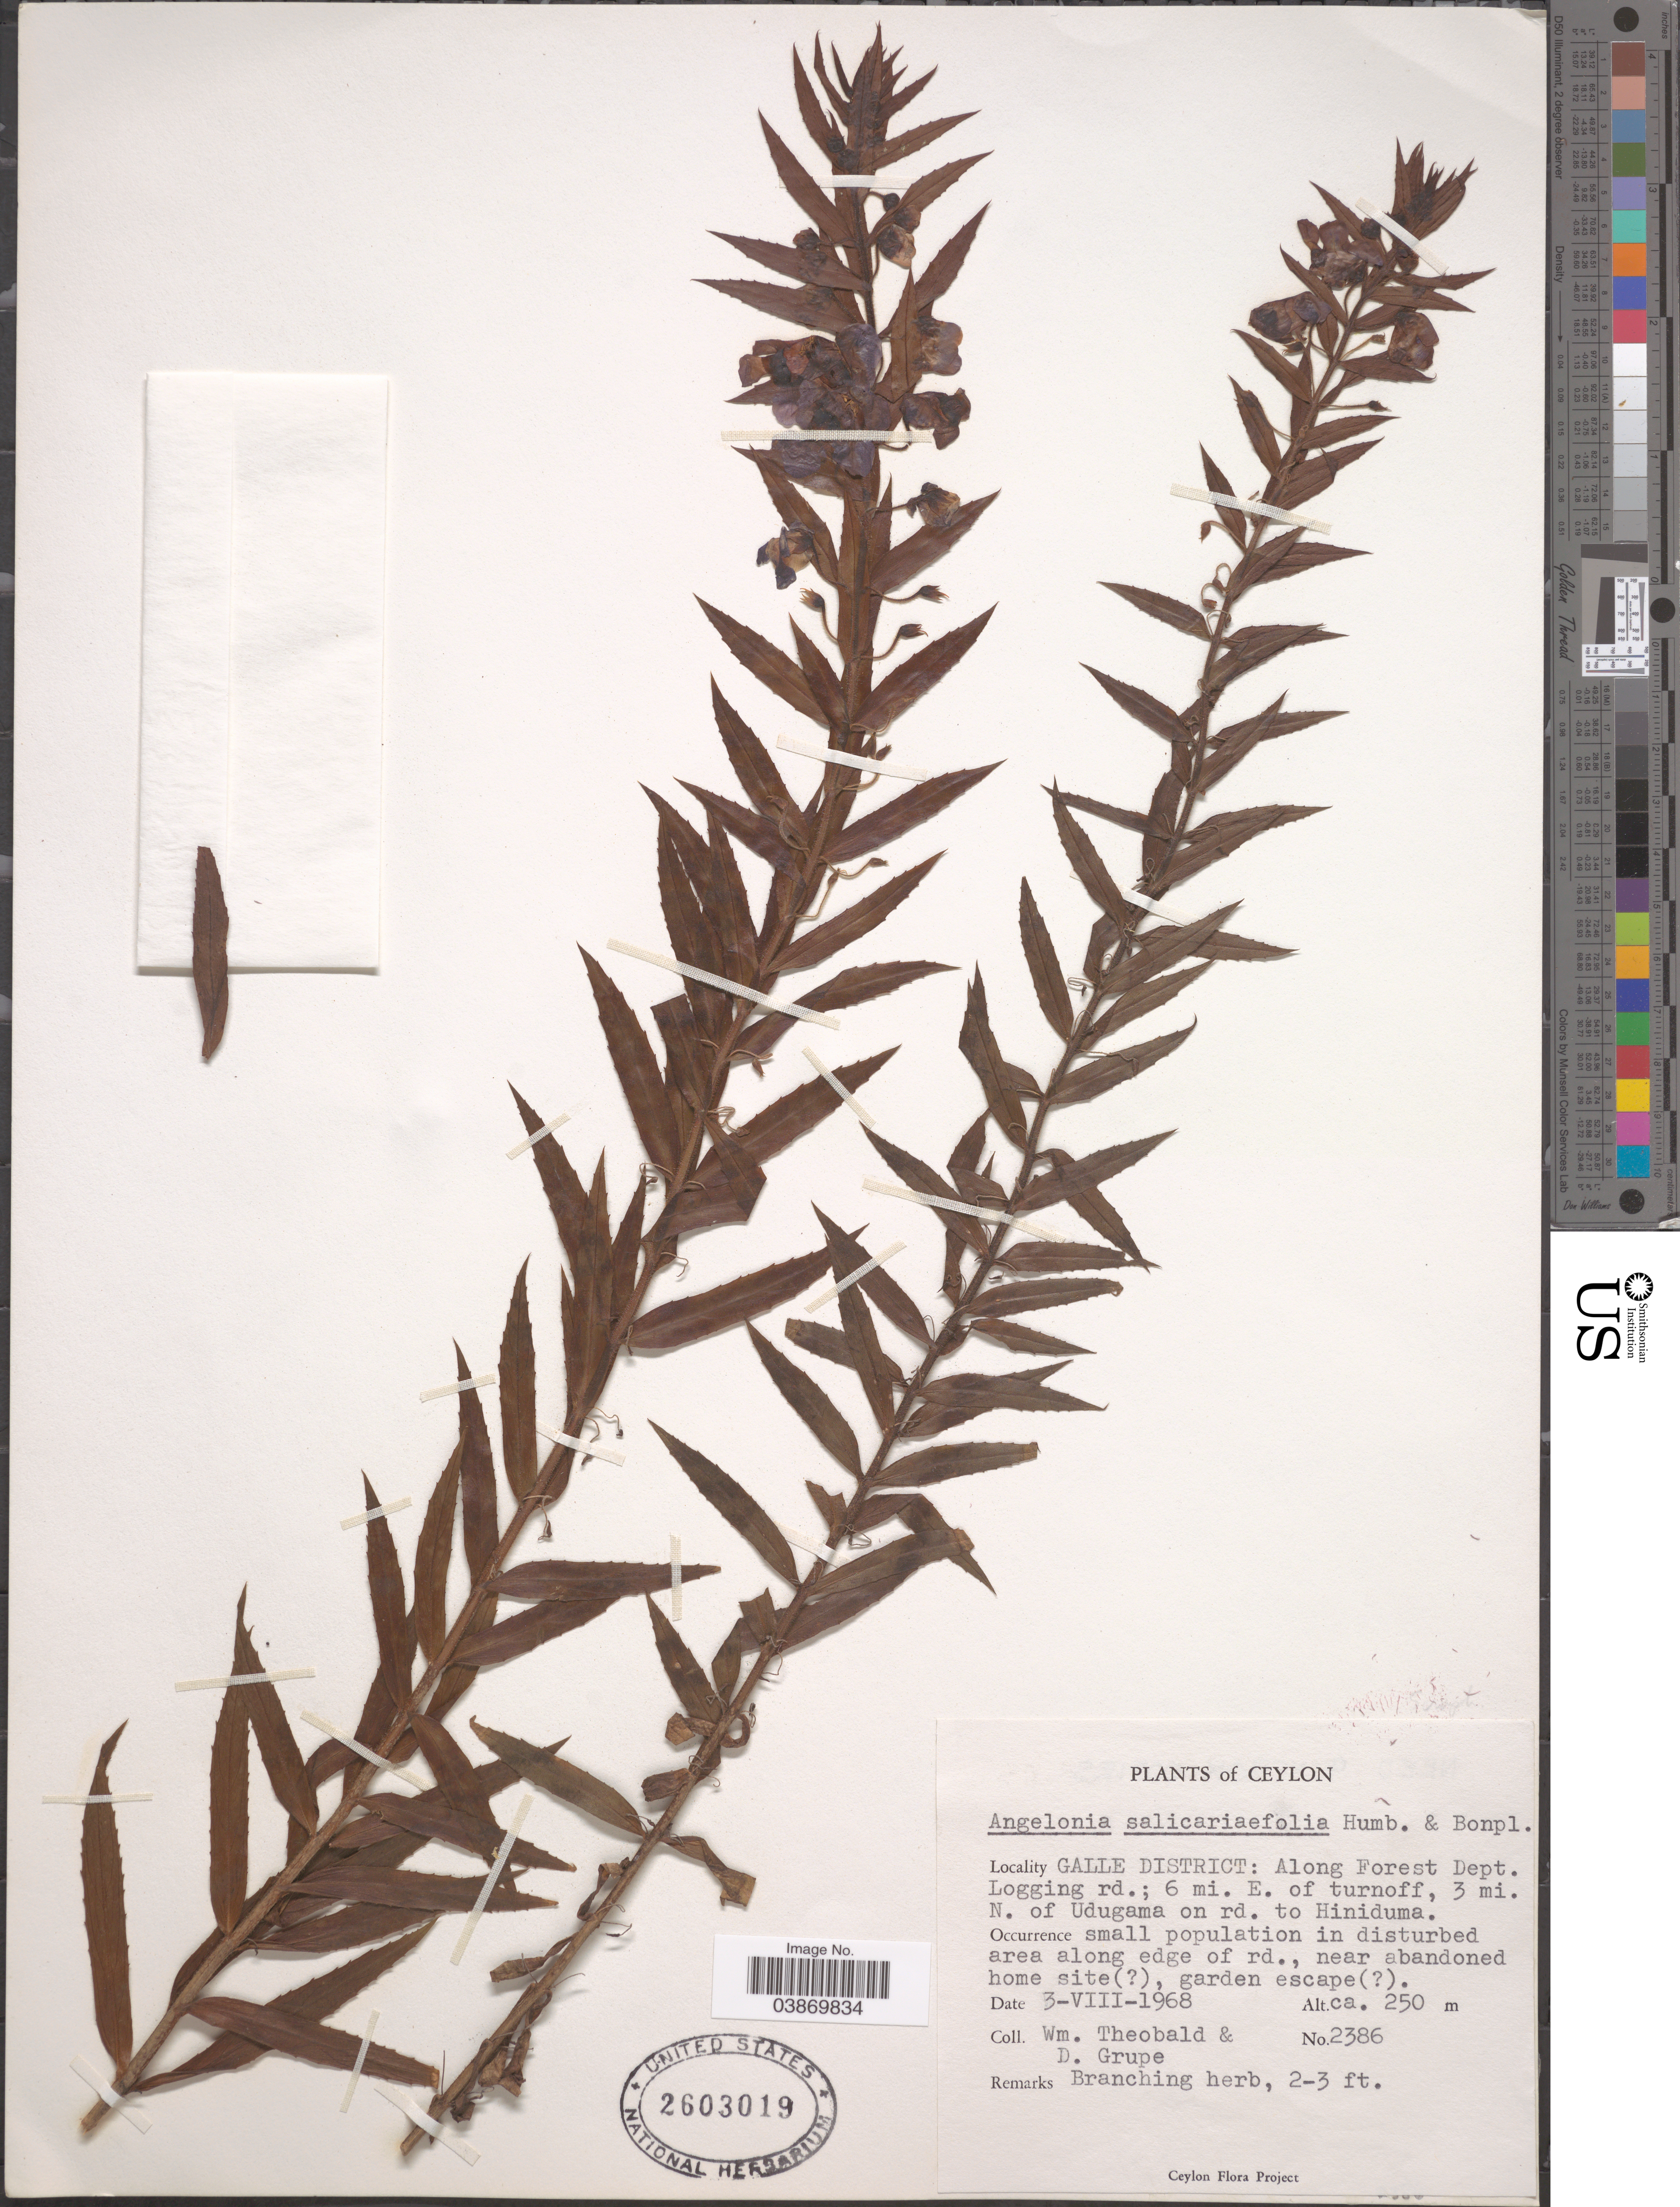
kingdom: Plantae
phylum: Tracheophyta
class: Magnoliopsida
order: Lamiales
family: Plantaginaceae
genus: Angelonia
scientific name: Angelonia salicariifolia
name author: Bonpl.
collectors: W. Theobald & D. Grupe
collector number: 2386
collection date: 1968-08-03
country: Sri Lanka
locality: Ceylon. Galle District: Along Forest Dept. Logging rd.; 6 mi. E. of turnoff, 3 mi. N. of Udugama on rd. to Hiniduma.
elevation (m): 250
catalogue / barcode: US 2603019